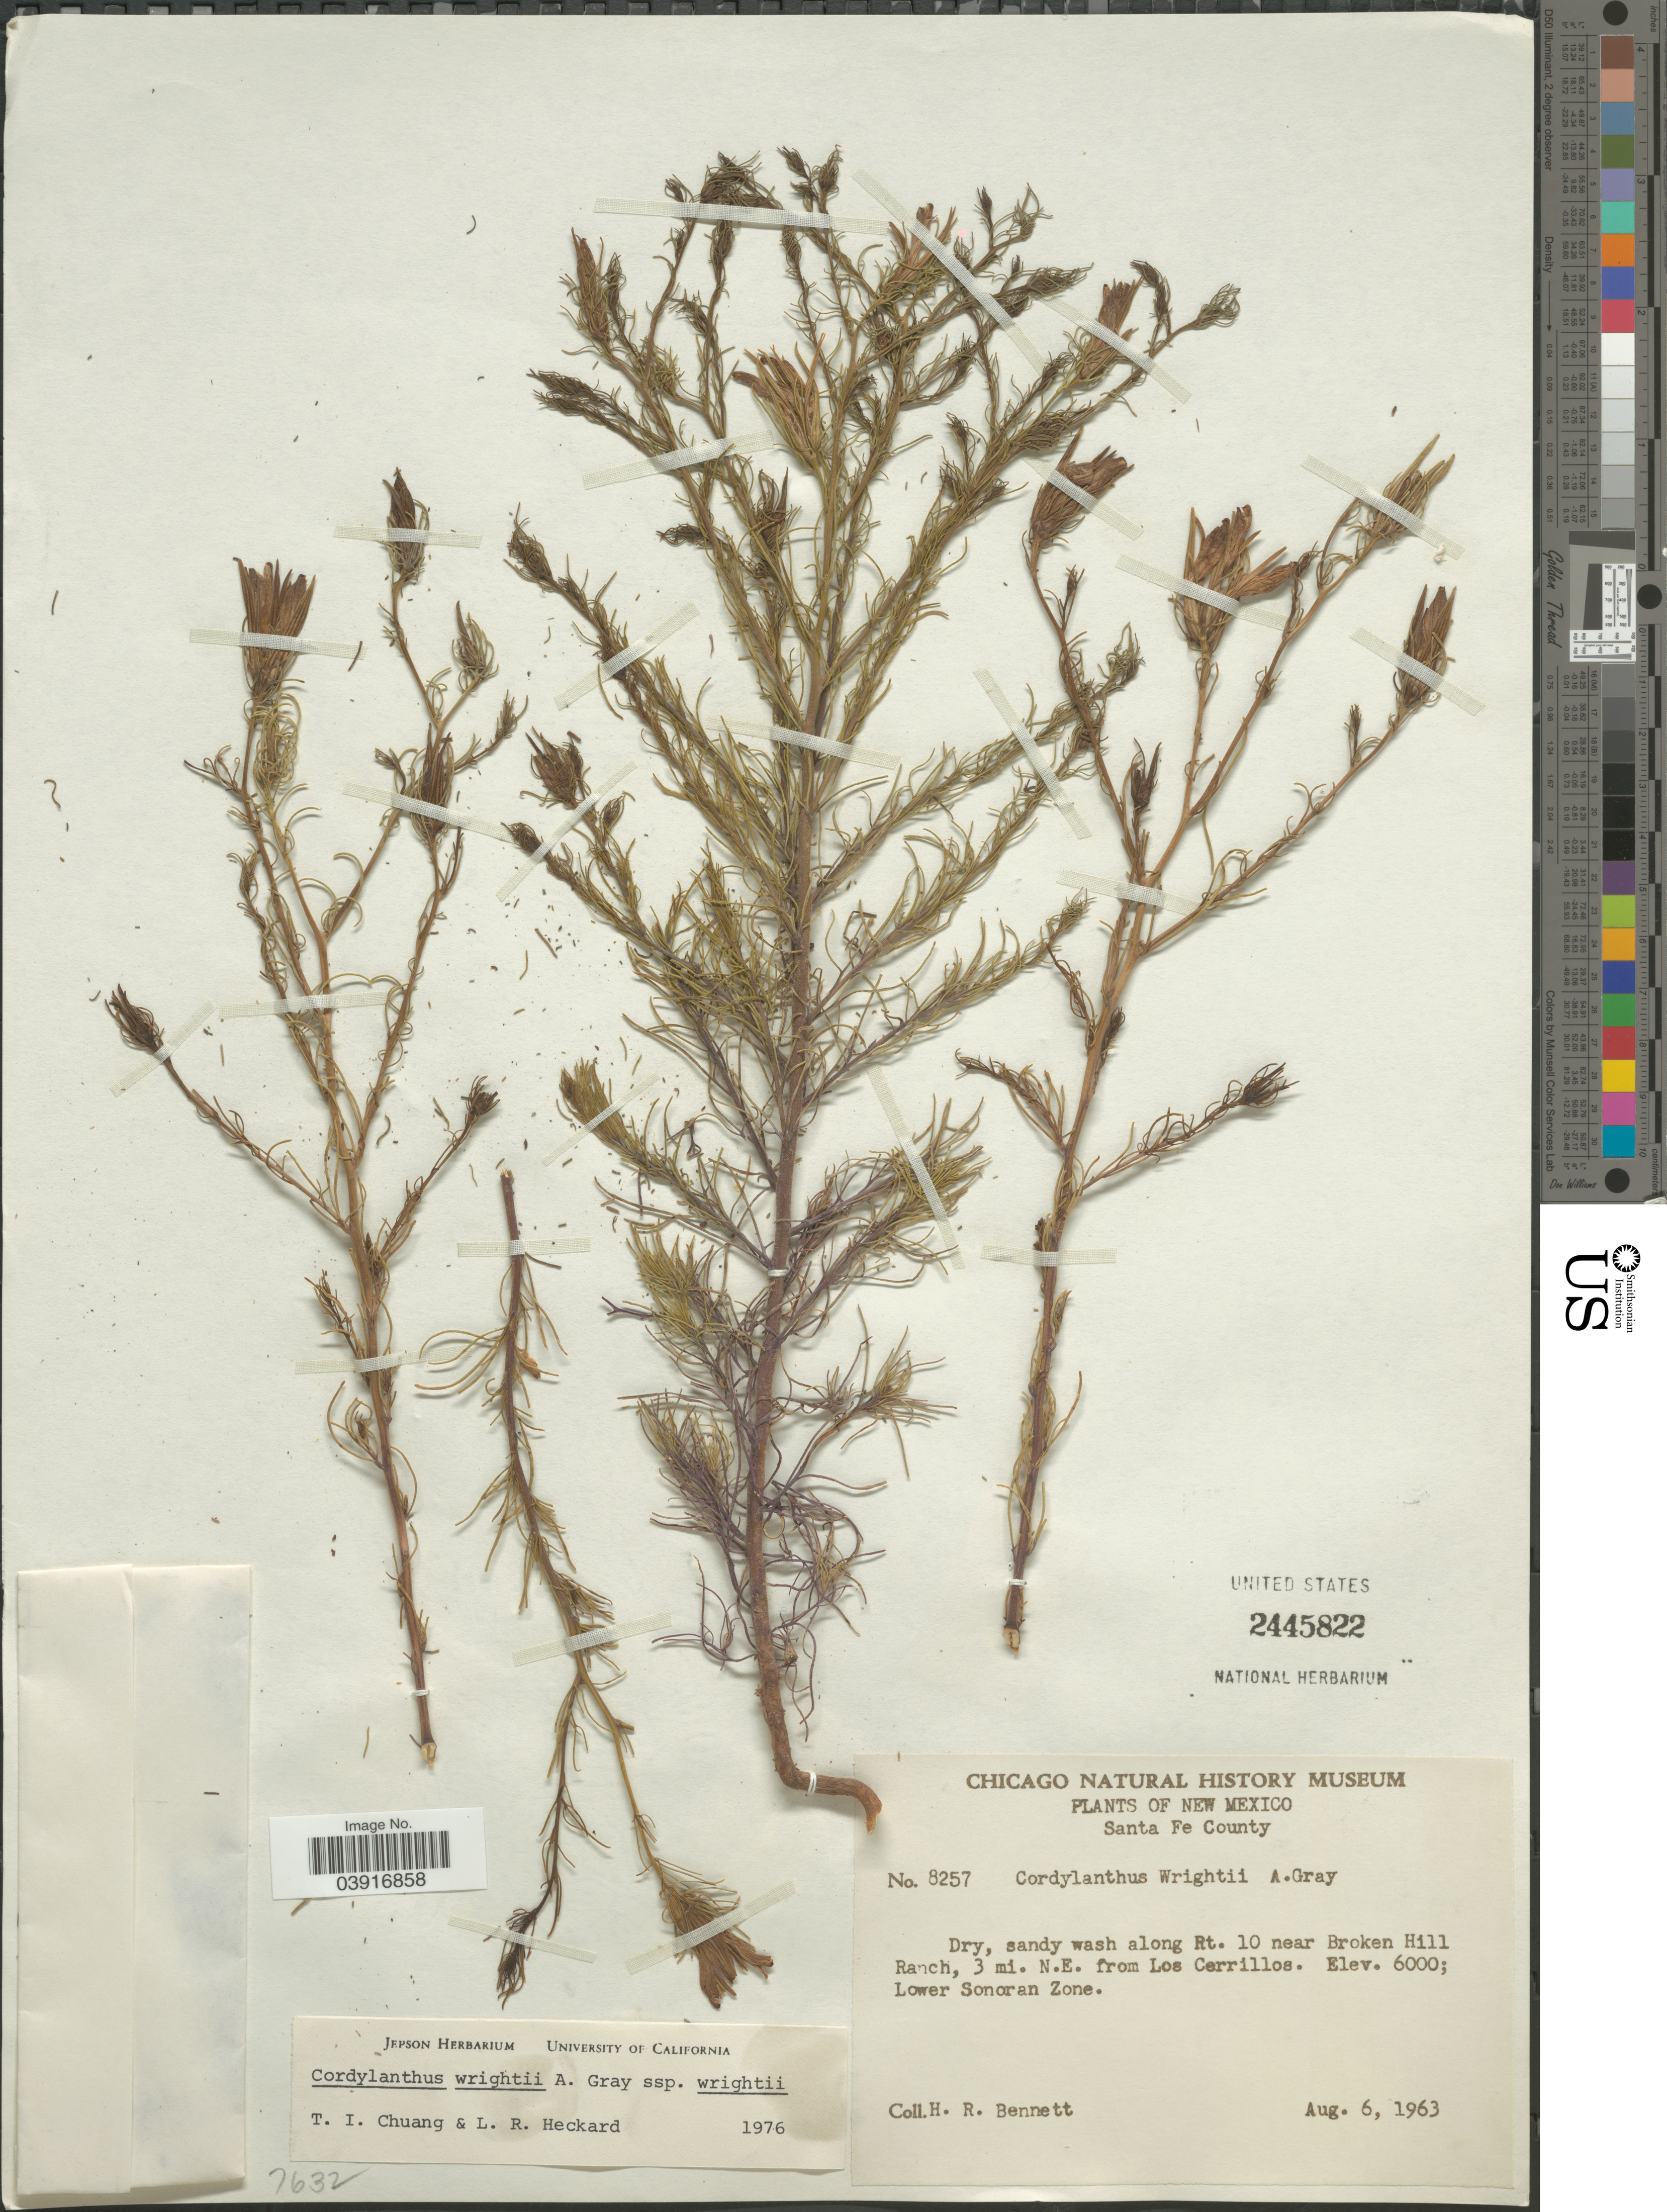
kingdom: Plantae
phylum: Tracheophyta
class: Magnoliopsida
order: Lamiales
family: Orobanchaceae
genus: Cordylanthus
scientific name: Cordylanthus wrightii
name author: A. Gray in Emory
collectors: H. R. Bennett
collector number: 8257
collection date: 1963-08-06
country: United States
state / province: New Mexico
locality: Santa Fe County. Along Rt. 10 near Broken Hill Ranch, 3 mi. N.E. from Los Cerrillos. Low Sonoran Zone.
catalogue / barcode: US 2445822